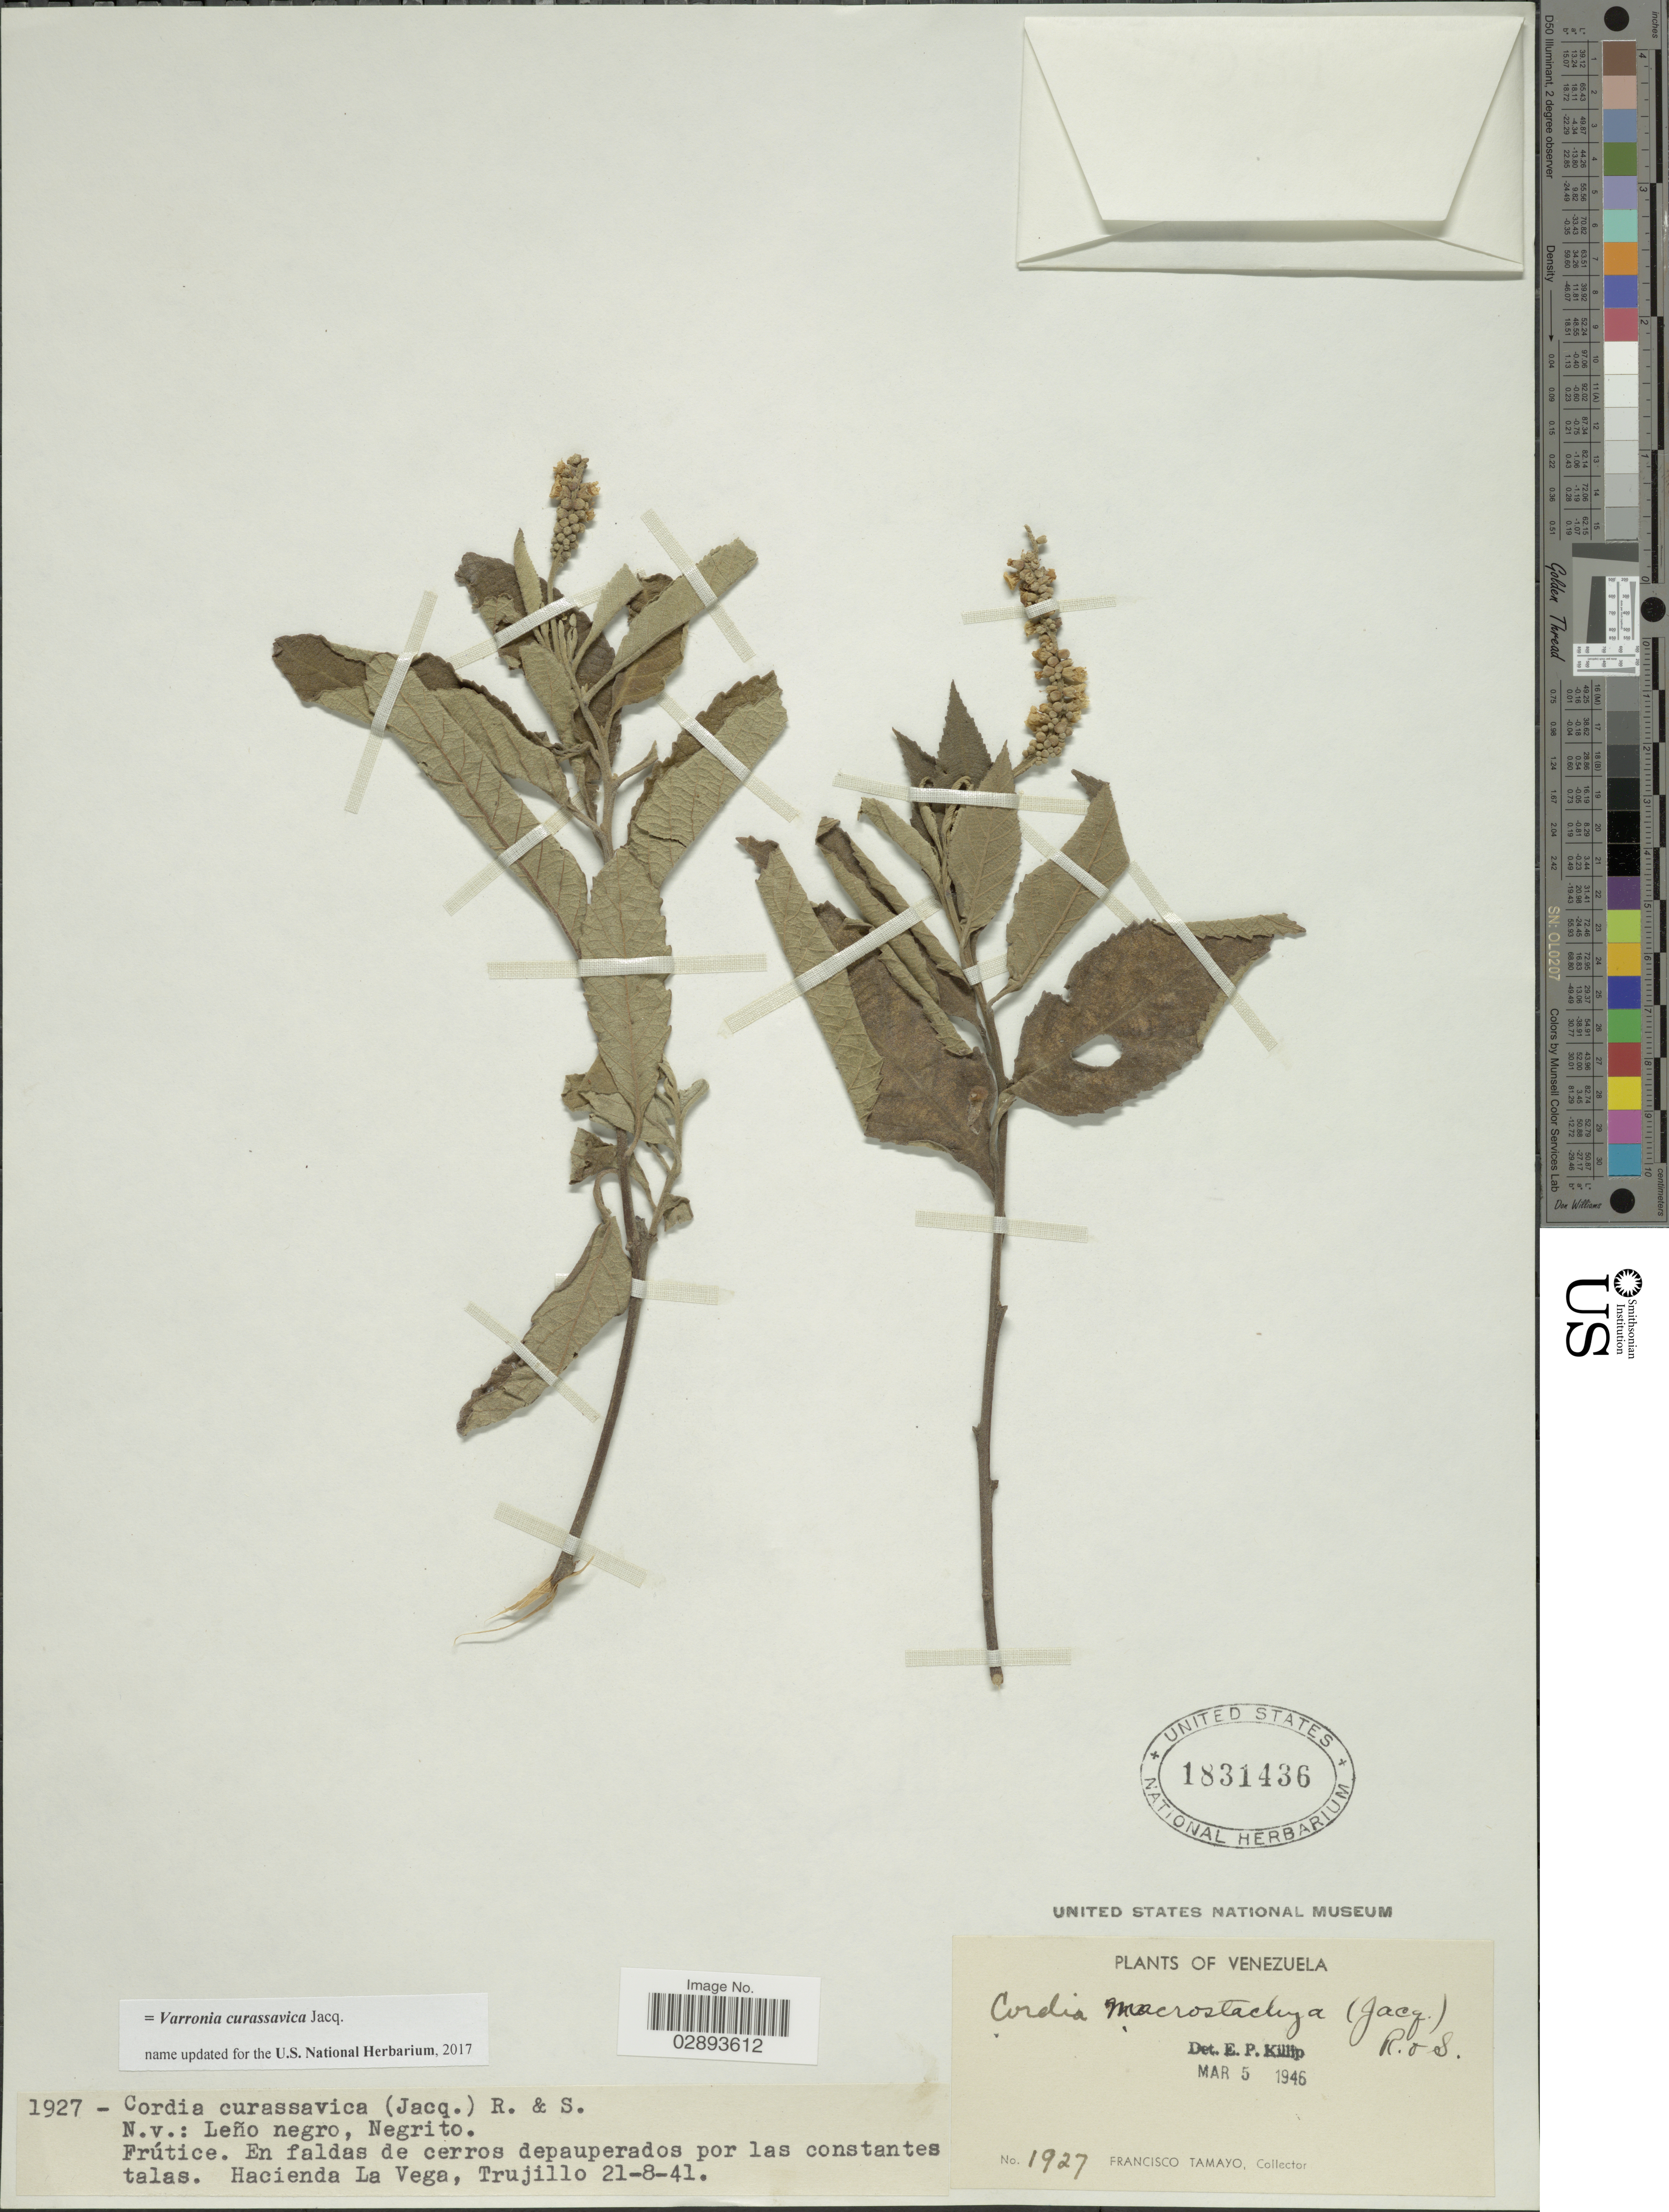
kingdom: Plantae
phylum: Tracheophyta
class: Magnoliopsida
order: Boraginales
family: Cordiaceae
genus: Varronia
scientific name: Varronia curassavica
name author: Jacq.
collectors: F. Tamayo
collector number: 1927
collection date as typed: Transcribed d/m/y: 21/8/41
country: Venezuela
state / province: Trujillo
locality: Hacienda La Vega, Trujillo.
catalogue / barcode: US 1831436